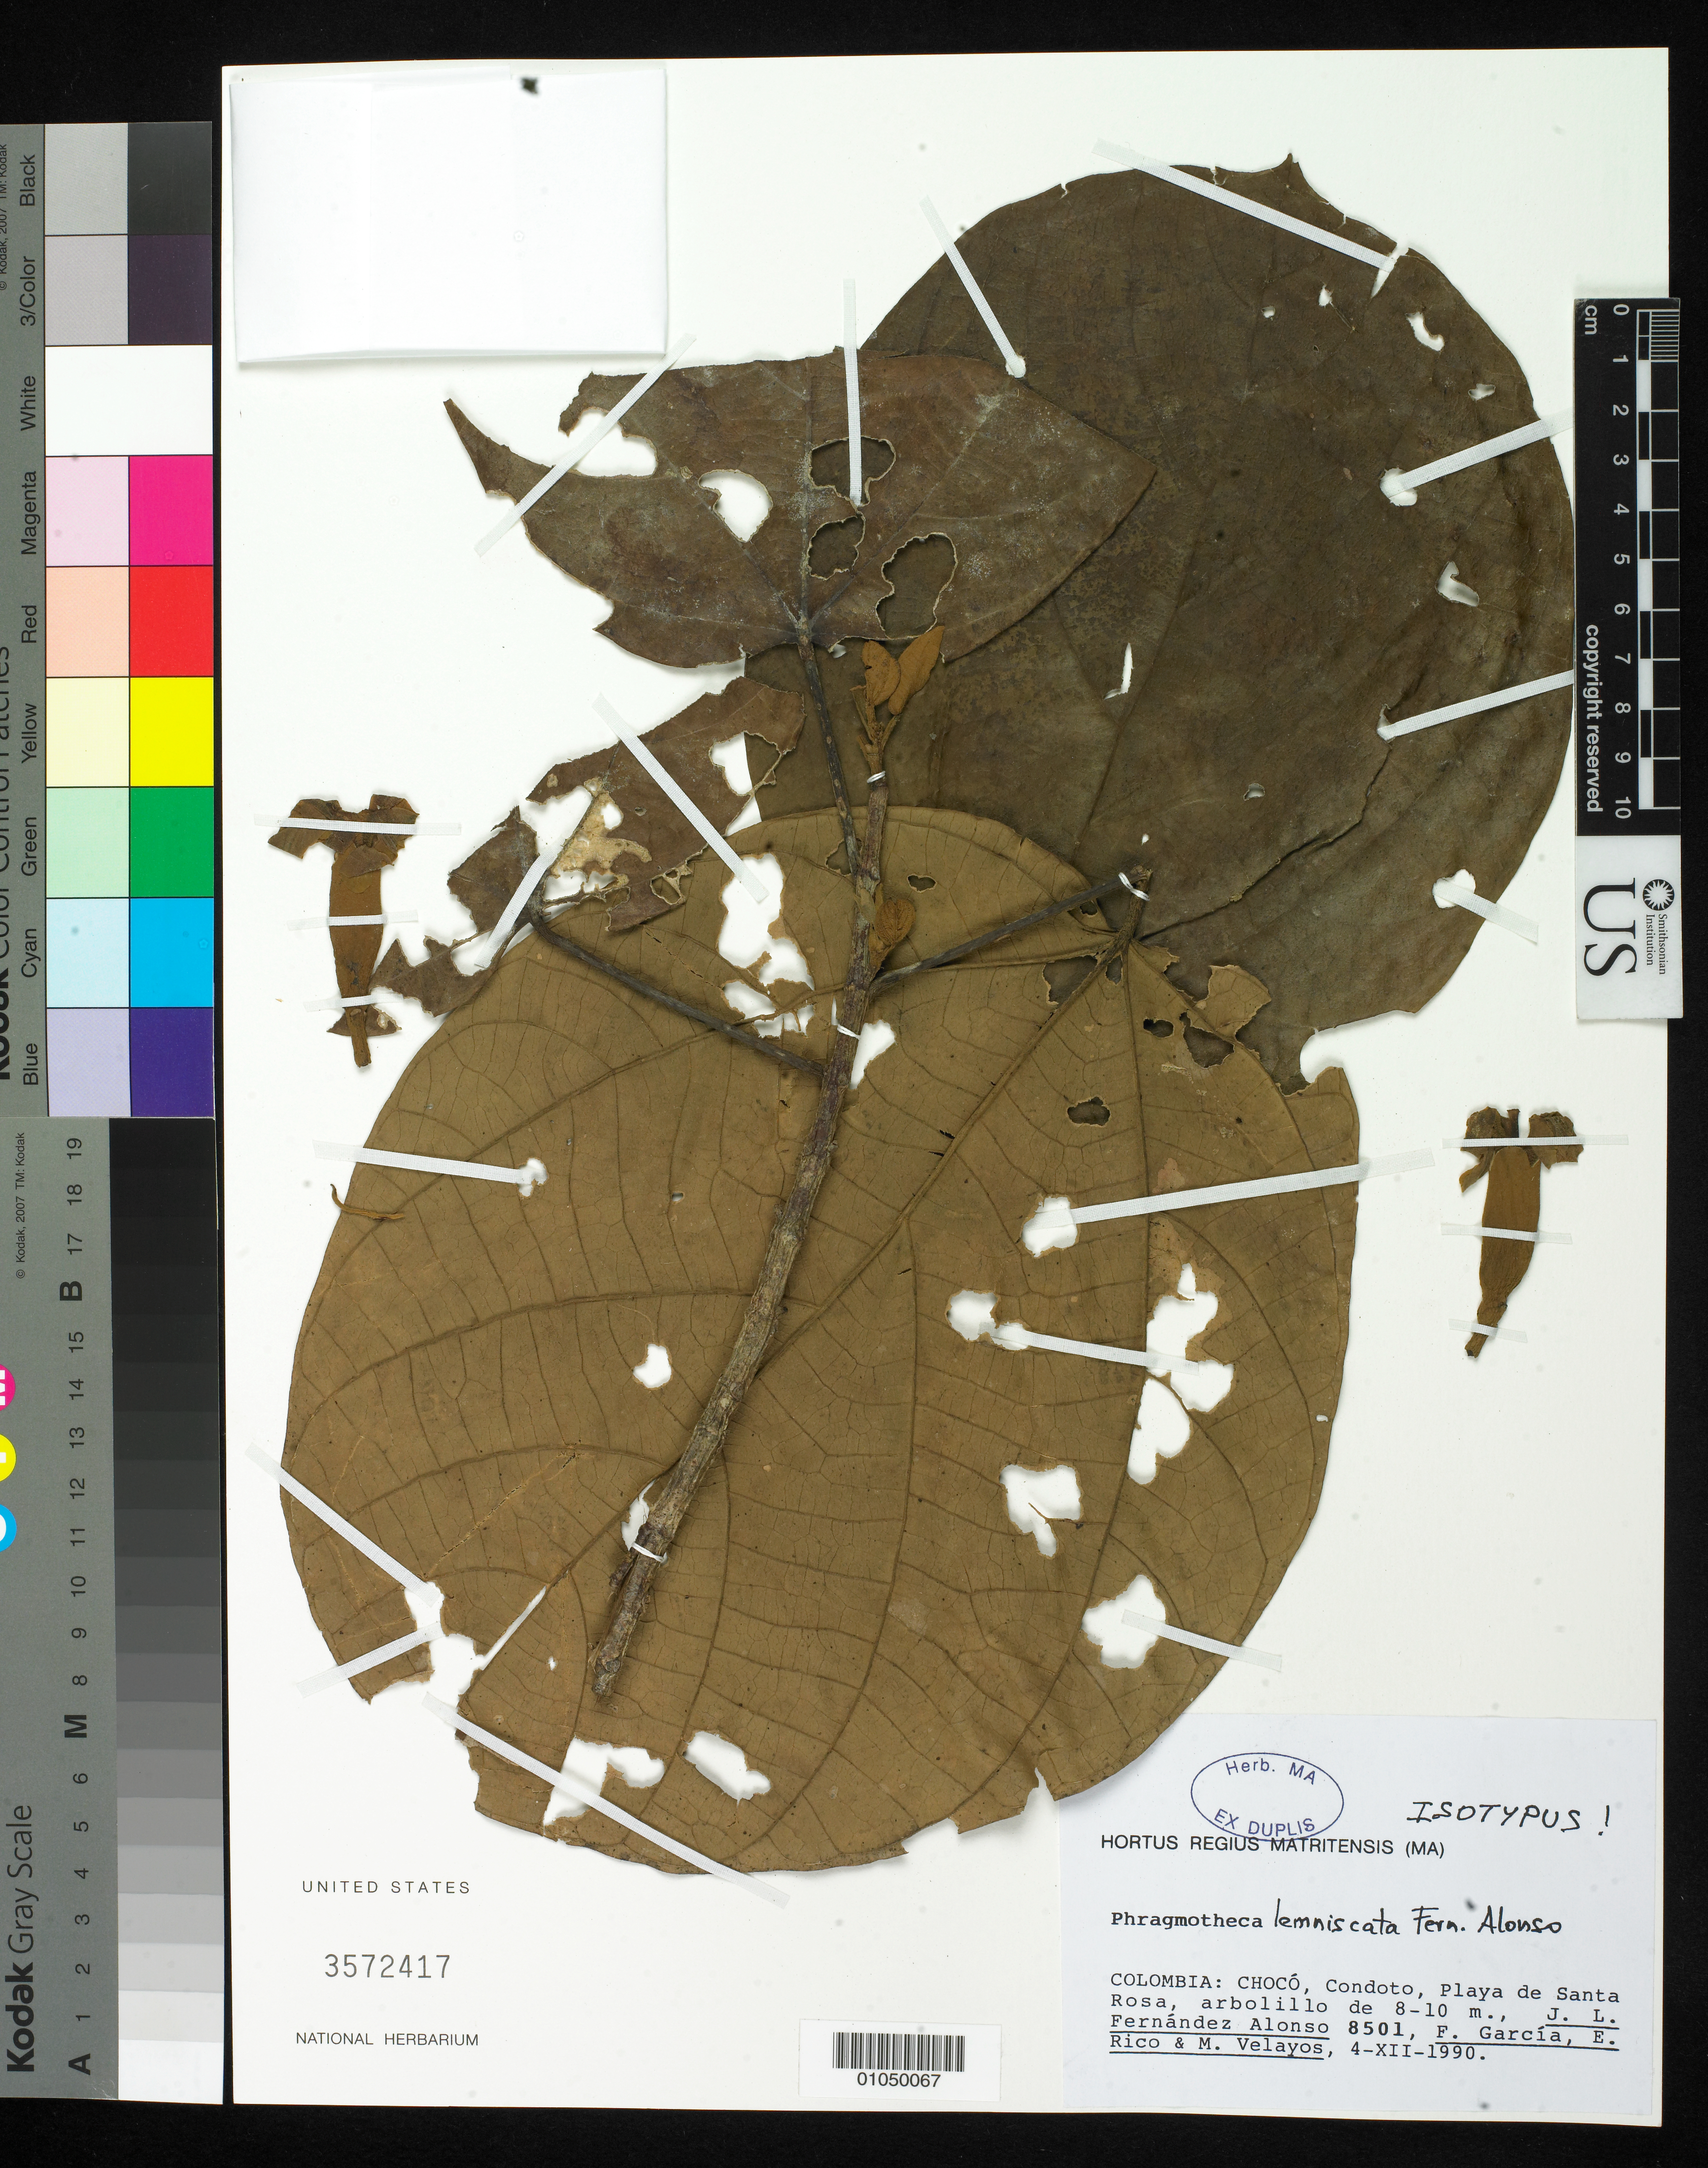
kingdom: Plantae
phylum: Tracheophyta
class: Magnoliopsida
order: Malvales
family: Malvaceae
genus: Phragmotheca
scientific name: Phragmotheca lemniscata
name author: Fern. Alonso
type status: Isotype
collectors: J. L. Fernández-Alonso, F. Garcia, E. Rico & M. Velayos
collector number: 8501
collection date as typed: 04 Dec 1990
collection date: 1990-12-04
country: Colombia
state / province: Chocó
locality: Chocó, Condoto, Playa de Santa Rosa.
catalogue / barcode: US 3572417